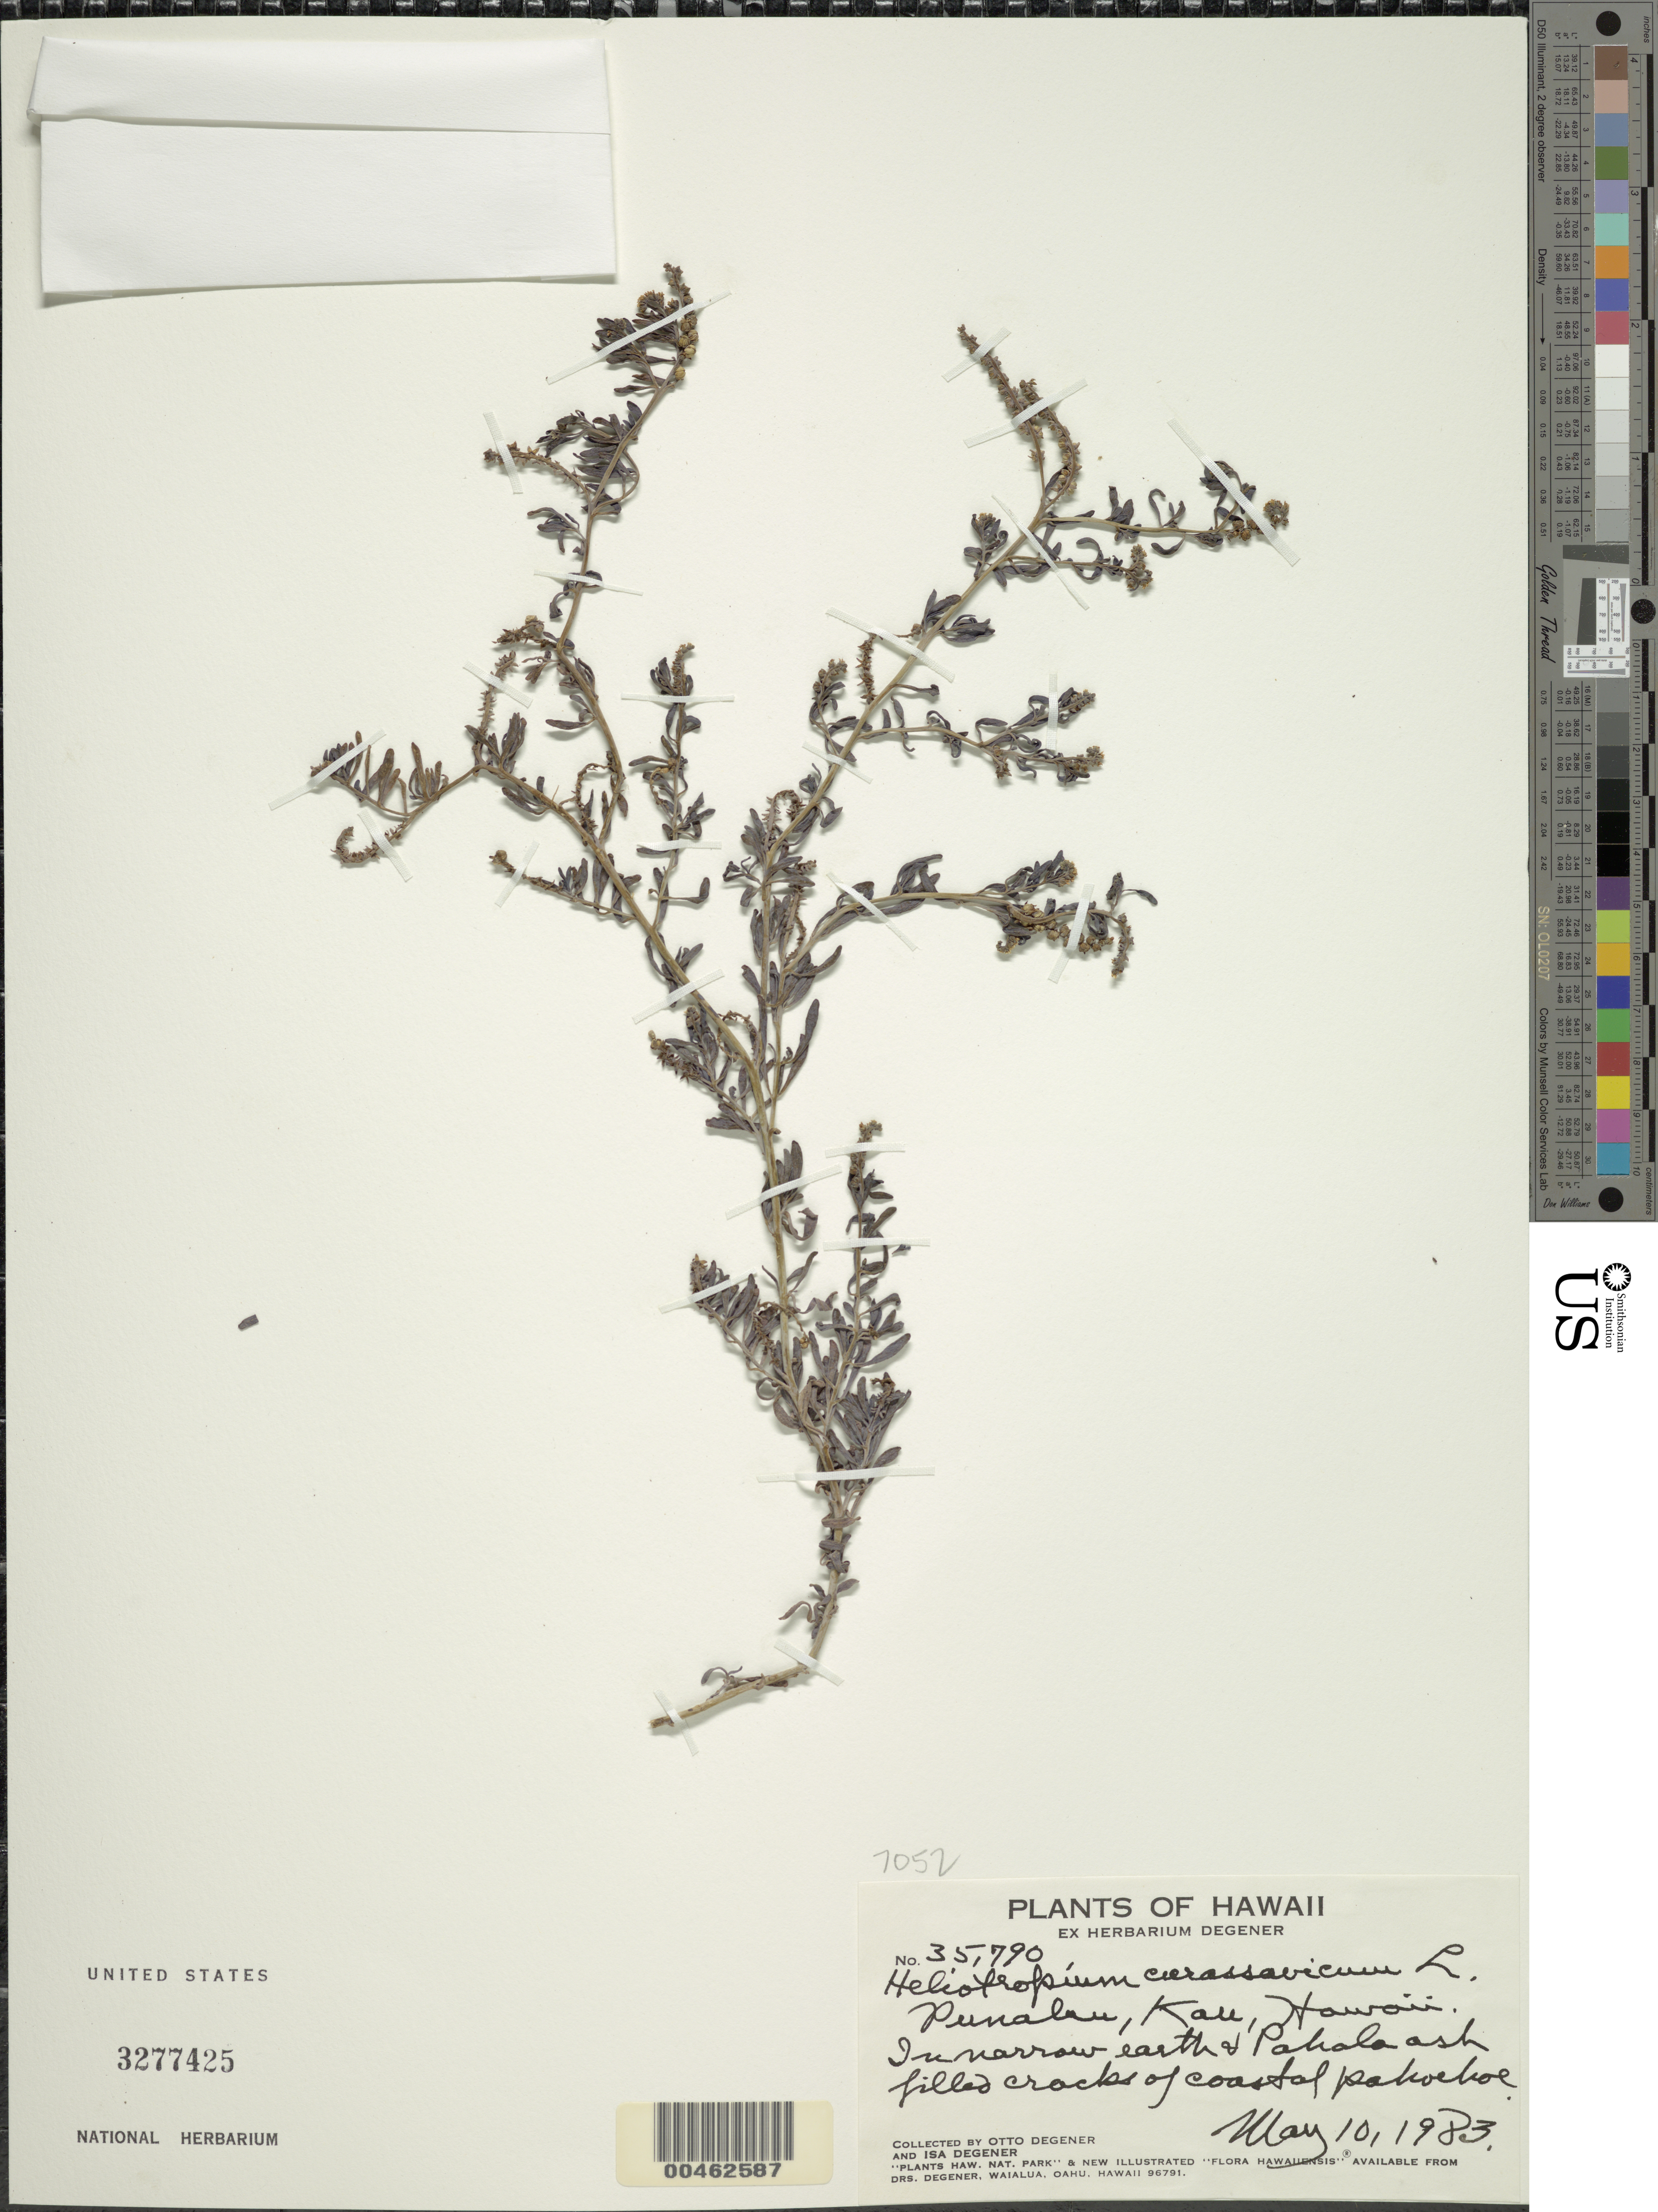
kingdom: Plantae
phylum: Tracheophyta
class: Magnoliopsida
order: Boraginales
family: Heliotropiaceae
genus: Heliotropium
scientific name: Heliotropium curassavicum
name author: L.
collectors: O. Degener & I. Degener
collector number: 35790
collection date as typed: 10 May 1983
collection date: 1983-05-10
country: United States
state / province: Hawaii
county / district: Hawaii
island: Hawaii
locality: Punaluu, Kau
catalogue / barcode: US 3277425